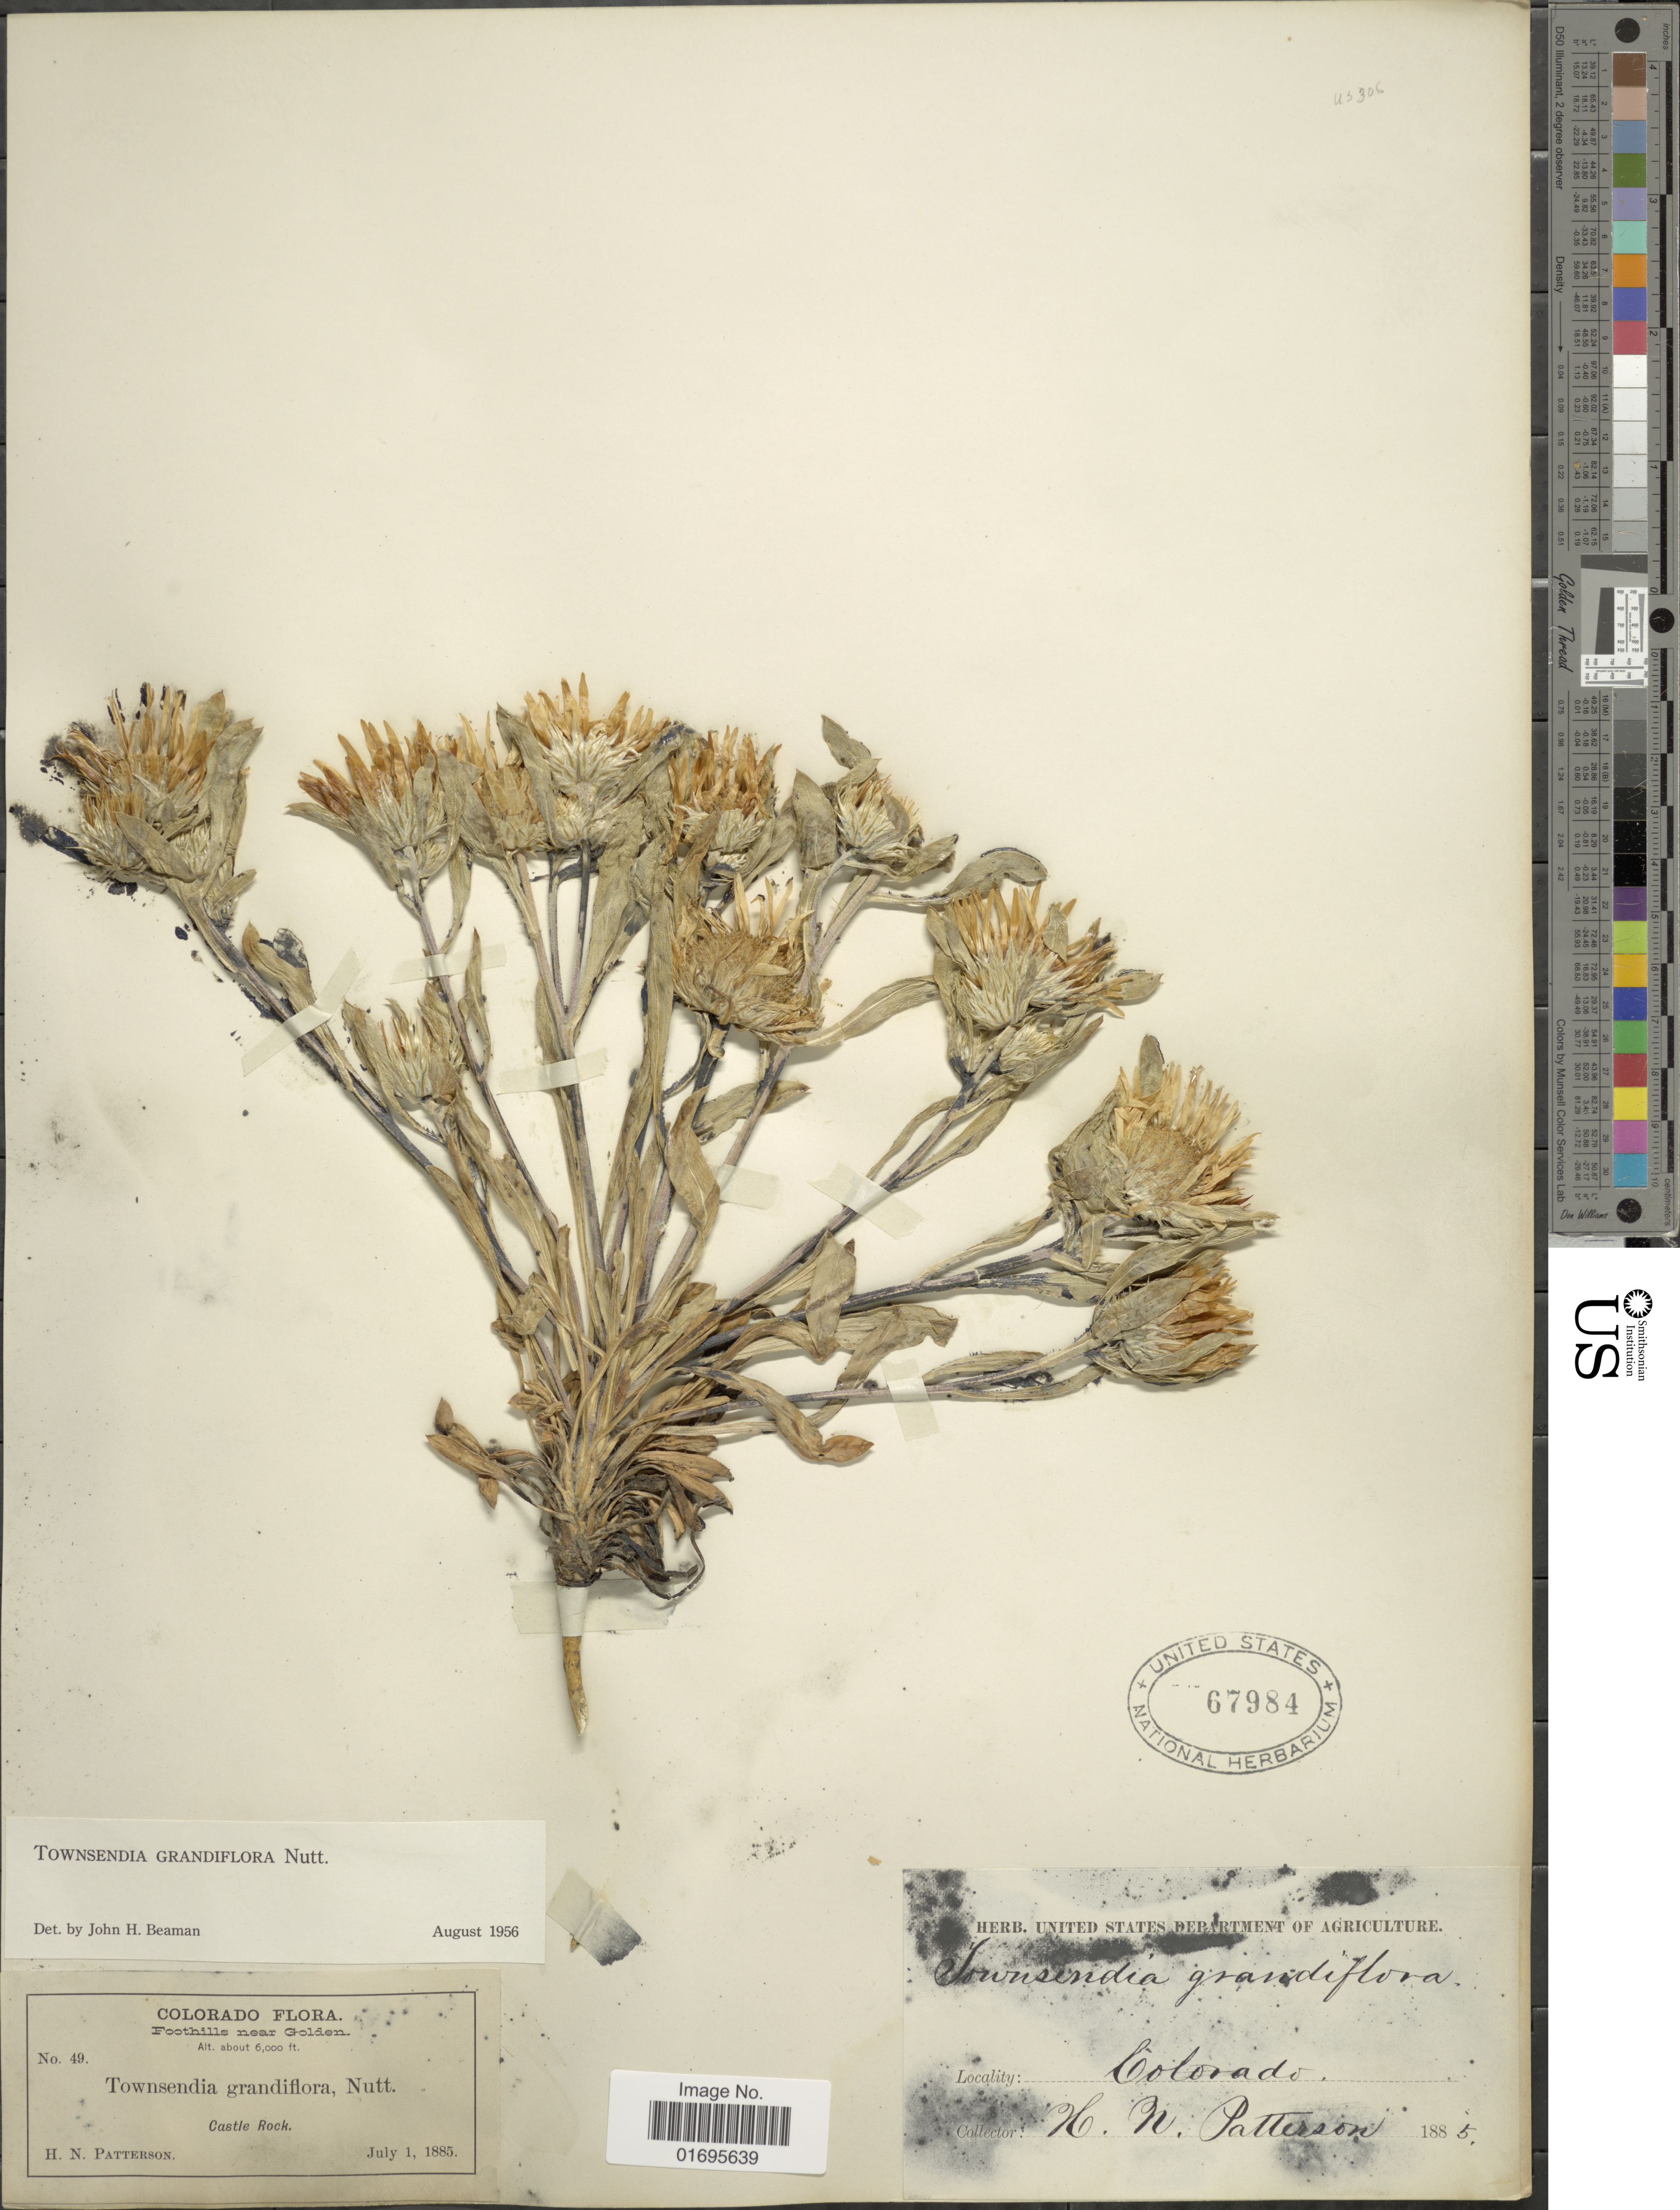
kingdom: Plantae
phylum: Tracheophyta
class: Magnoliopsida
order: Asterales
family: Asteraceae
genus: Townsendia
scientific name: Townsendia grandiflora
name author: Nutt.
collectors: H. N. Patterson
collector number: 49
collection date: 1885-07-01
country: United States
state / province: Colorado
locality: Foothills near Golden, Castle Rock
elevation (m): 1829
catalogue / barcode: US 67984